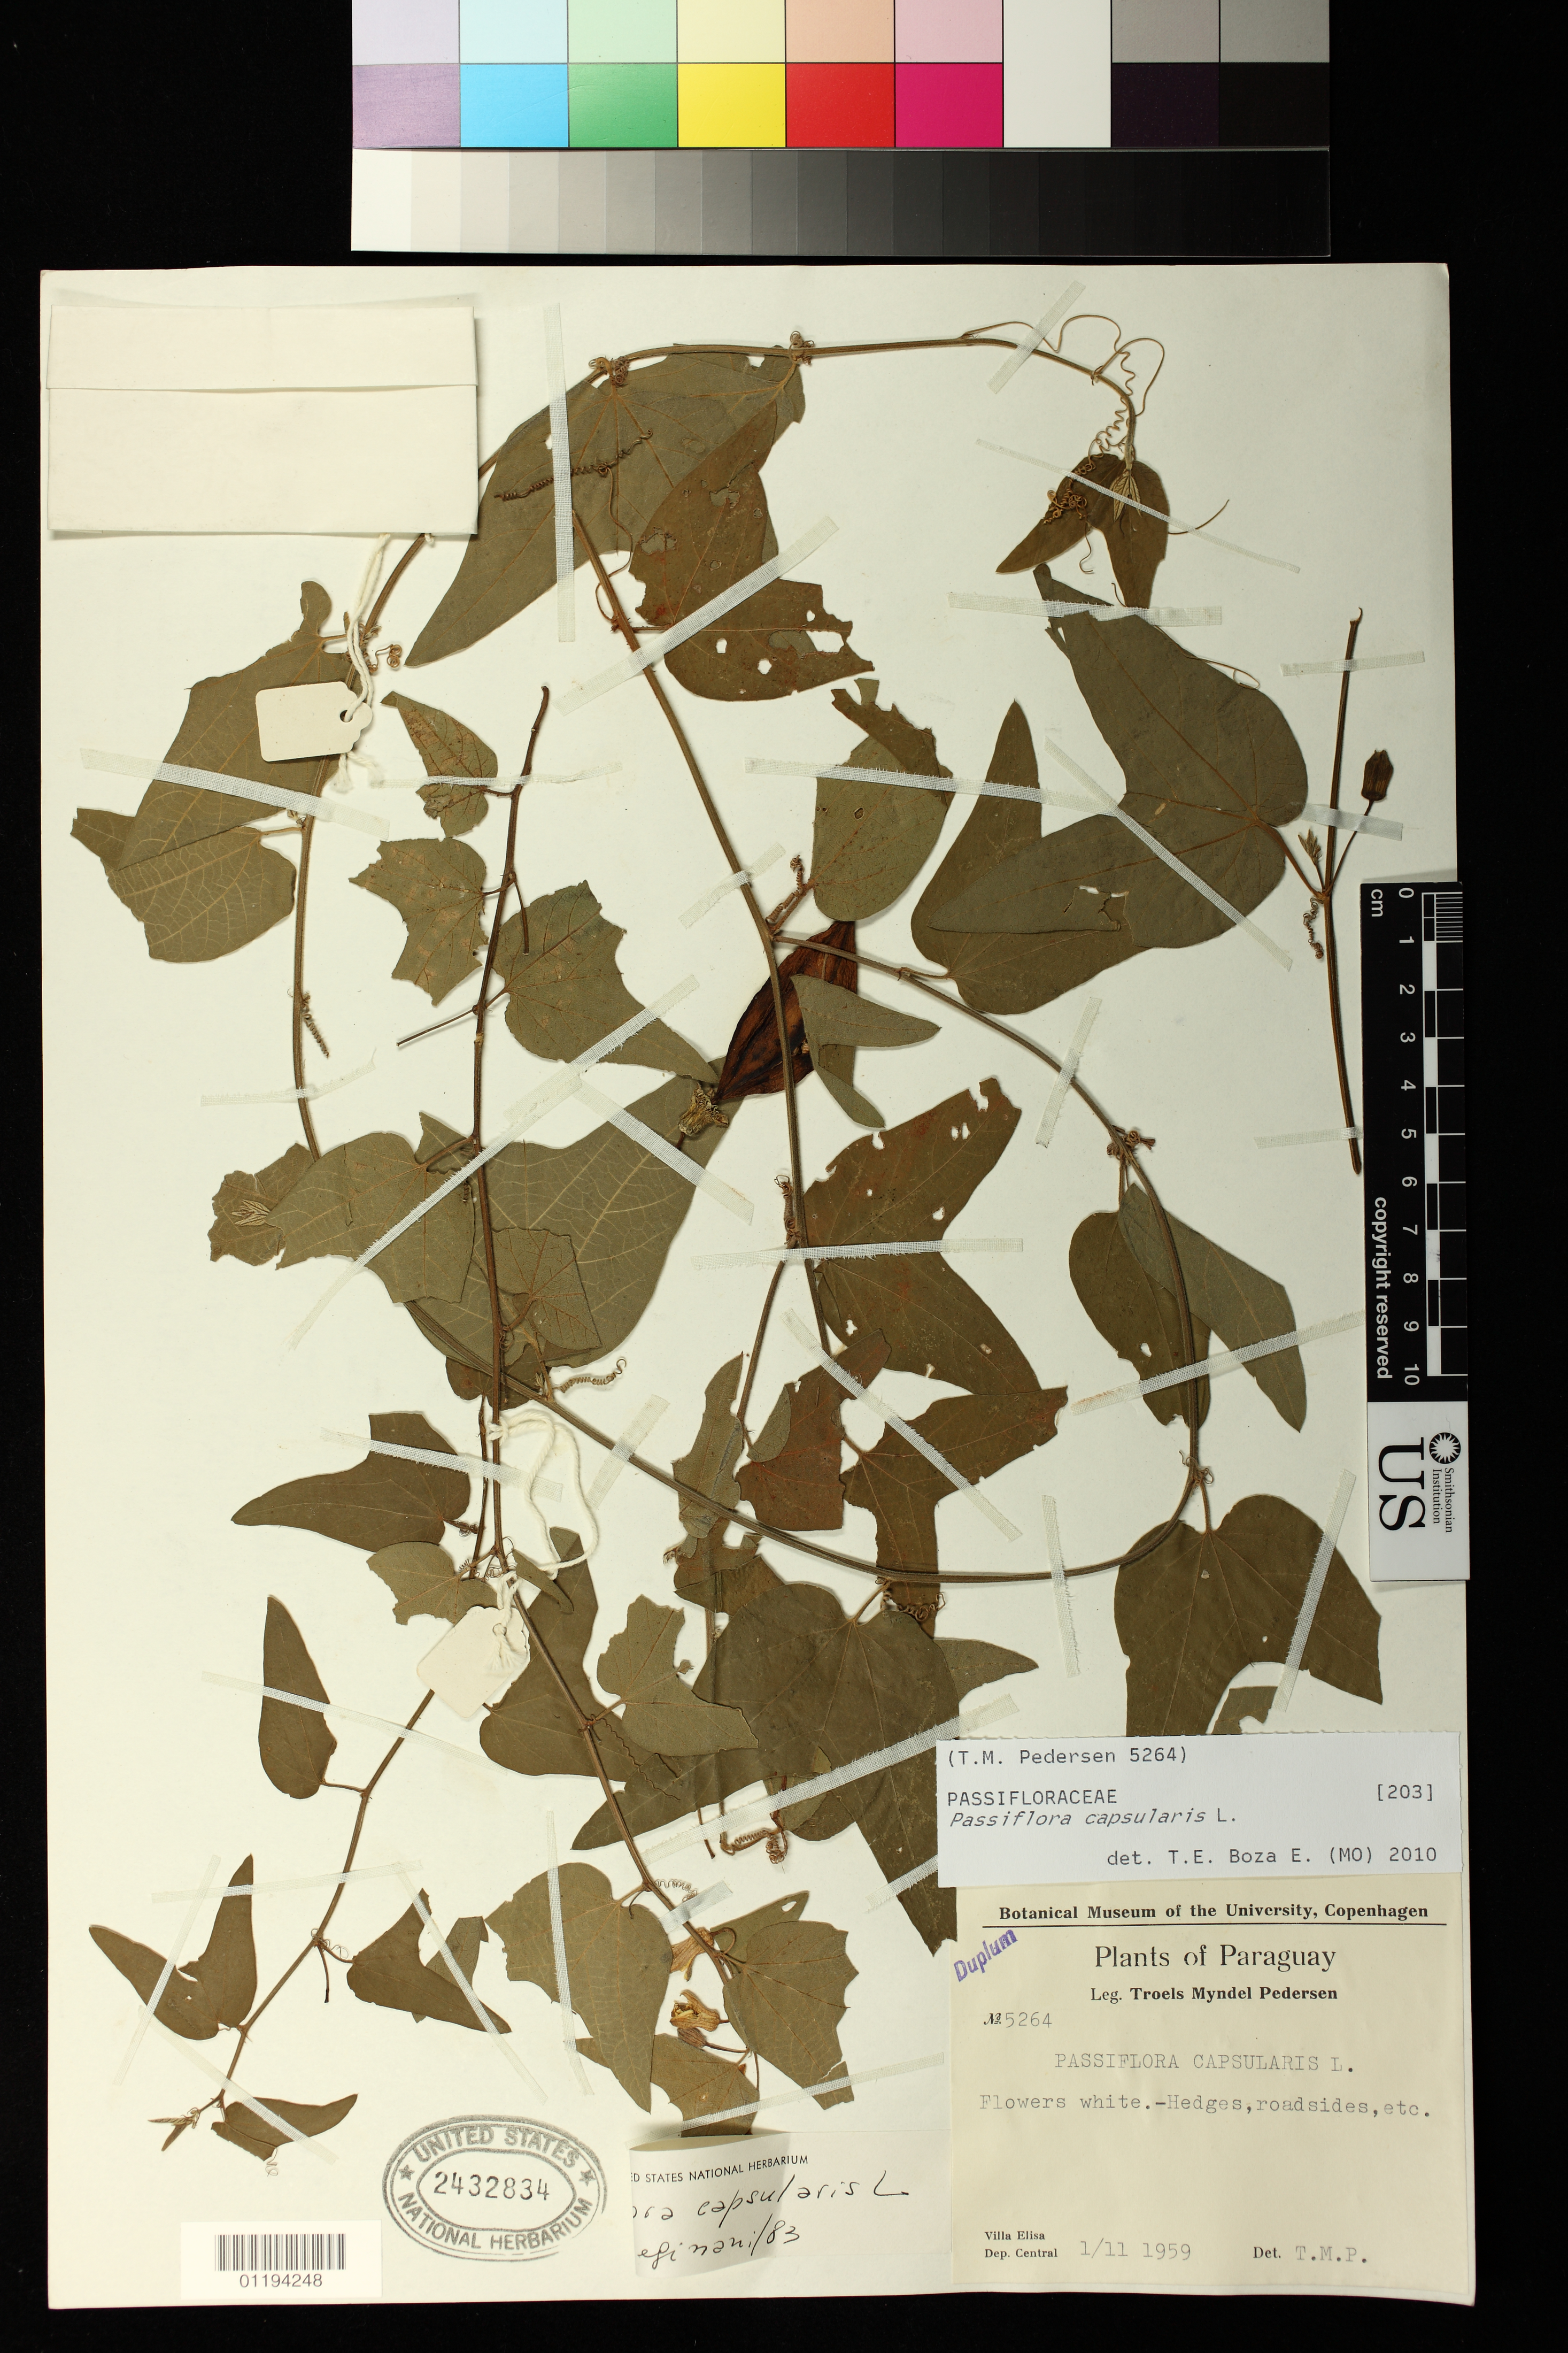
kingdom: Plantae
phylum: Tracheophyta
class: Magnoliopsida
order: Malpighiales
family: Passifloraceae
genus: Passiflora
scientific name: Passiflora capsularis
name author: L.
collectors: T. M. Pedersen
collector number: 5264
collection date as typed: Jan 11 1959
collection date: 1959-01-11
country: Paraguay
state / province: Central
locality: Hedges, roadsides, etc. Villa Elisa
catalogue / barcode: US 2432834